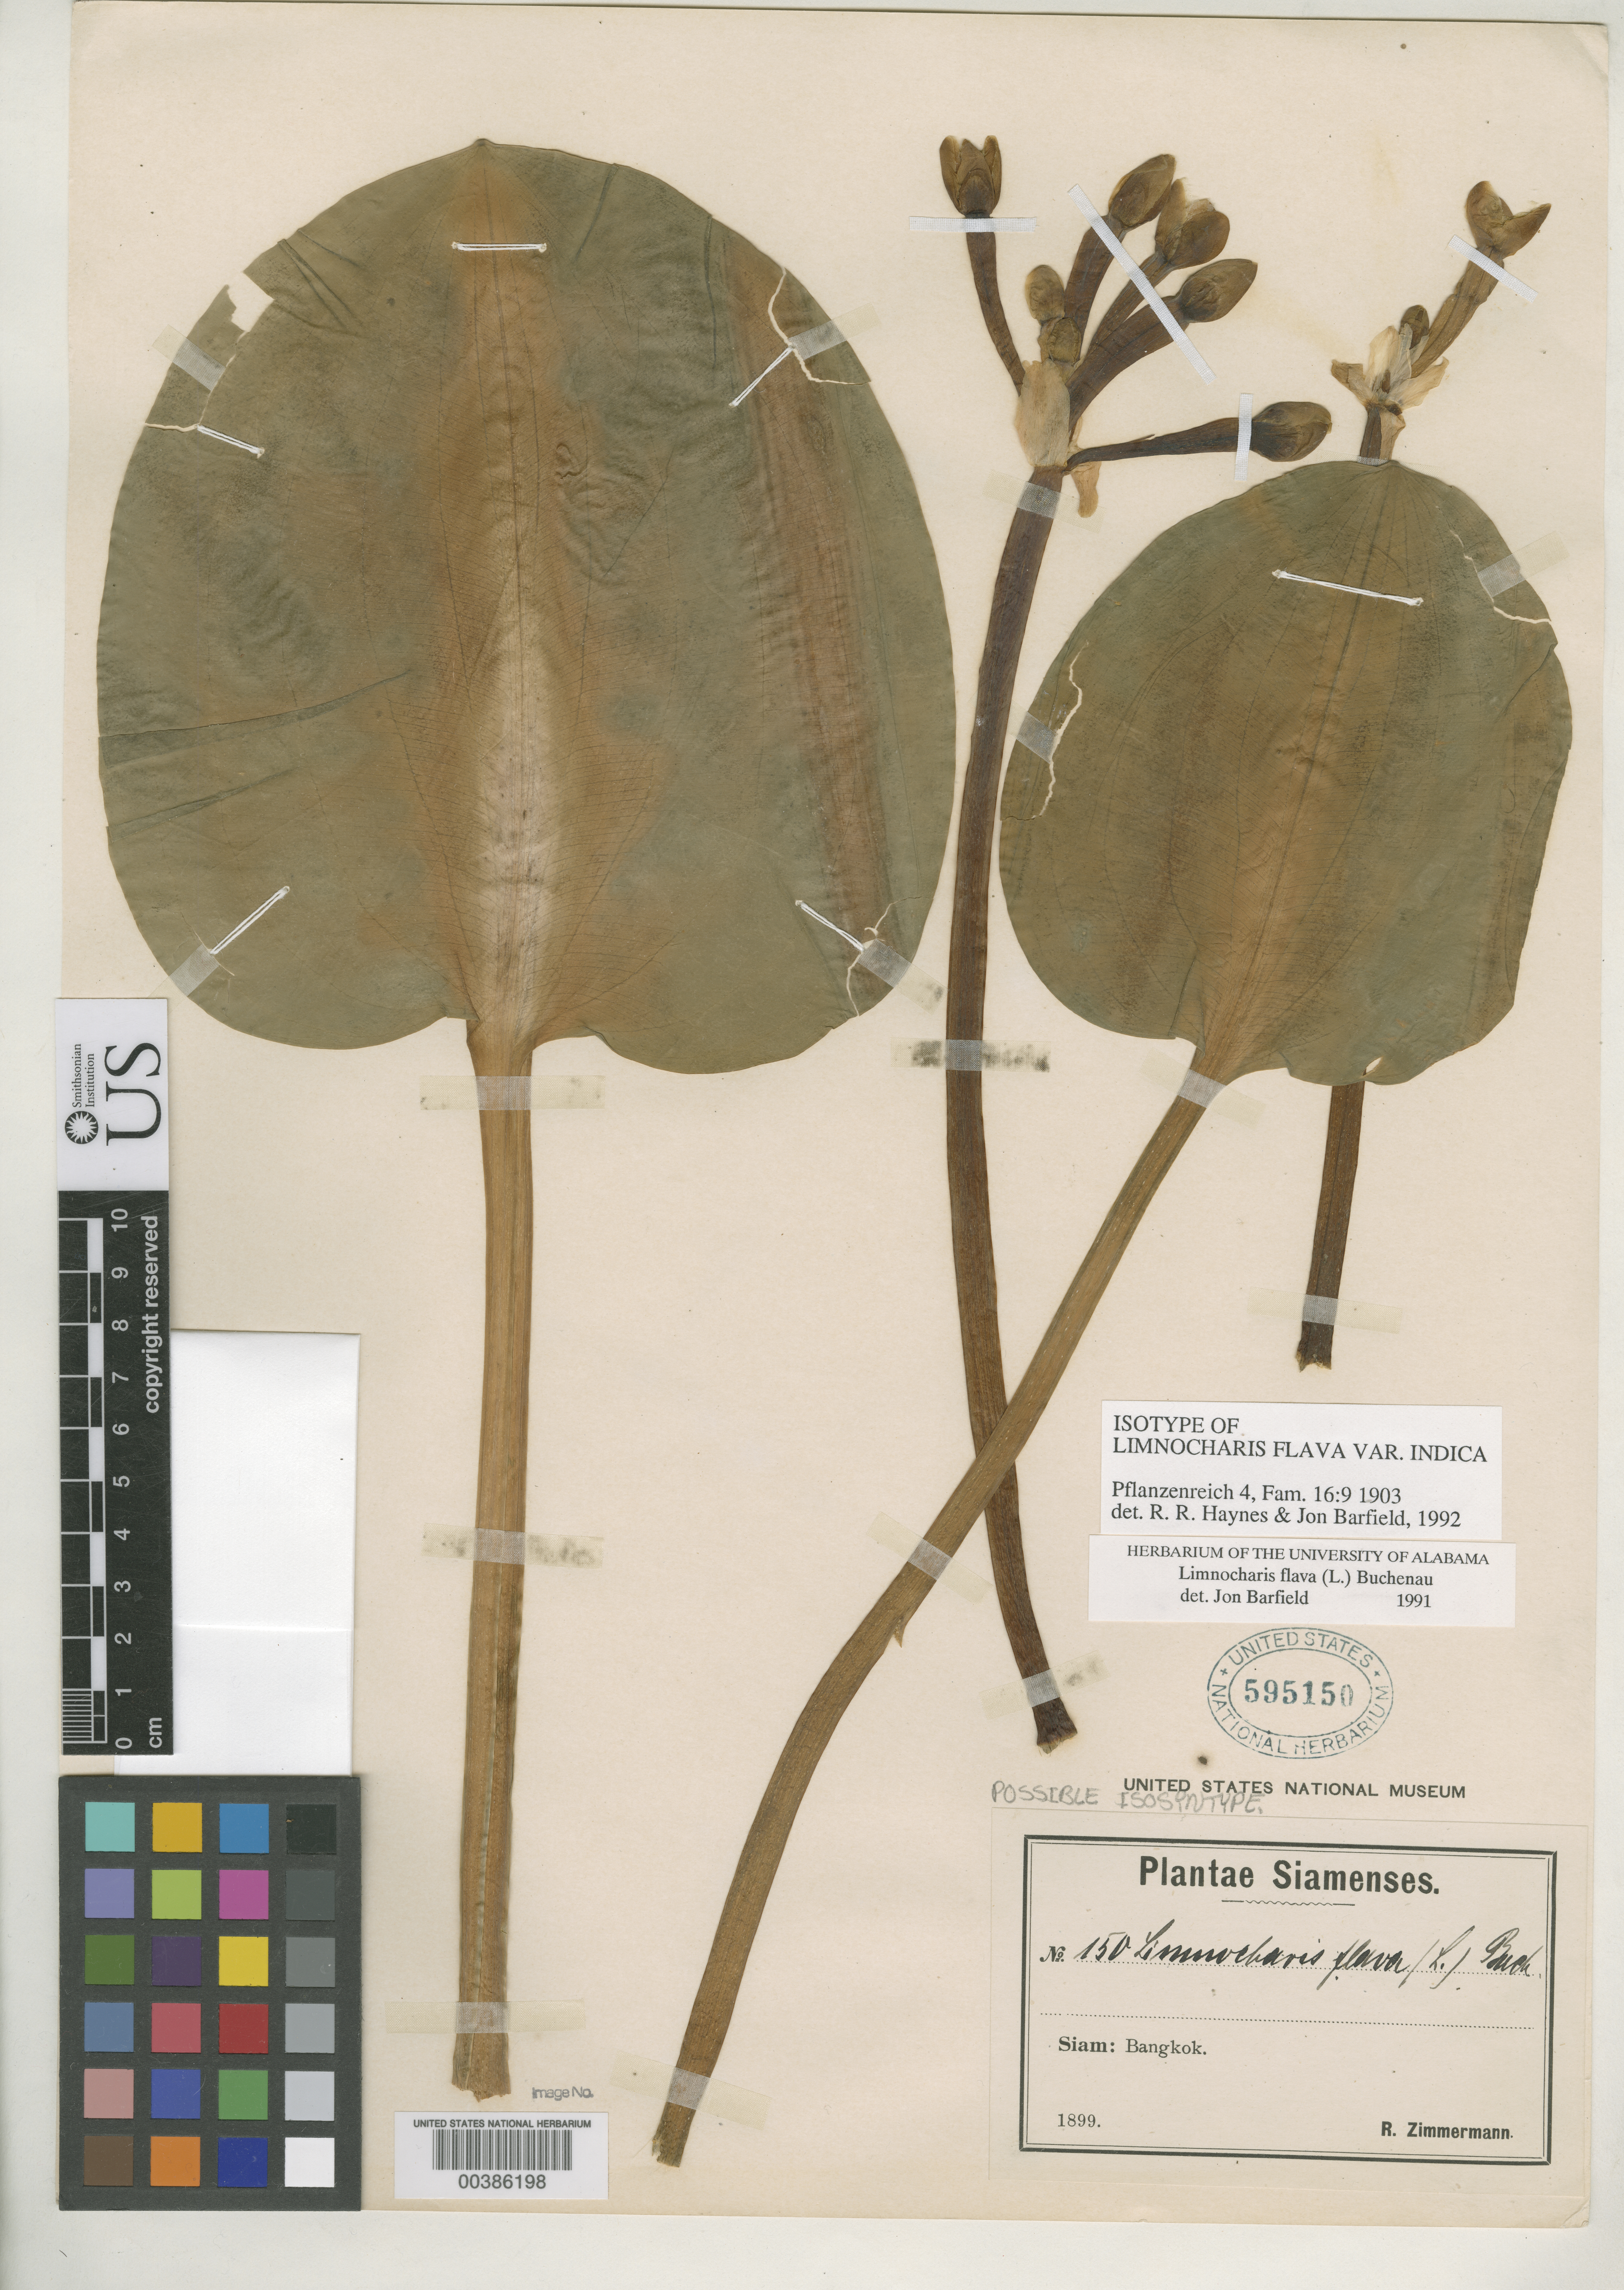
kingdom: Plantae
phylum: Tracheophyta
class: Liliopsida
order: Alismatales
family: Alismataceae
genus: Limnocharis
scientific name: Limnocharis flava var. indica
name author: Buchenau in Engl.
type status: Possible Isosyntype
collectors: R. Zimmermann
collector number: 150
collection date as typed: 1899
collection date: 1899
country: Thailand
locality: Bangkok.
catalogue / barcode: US 595150